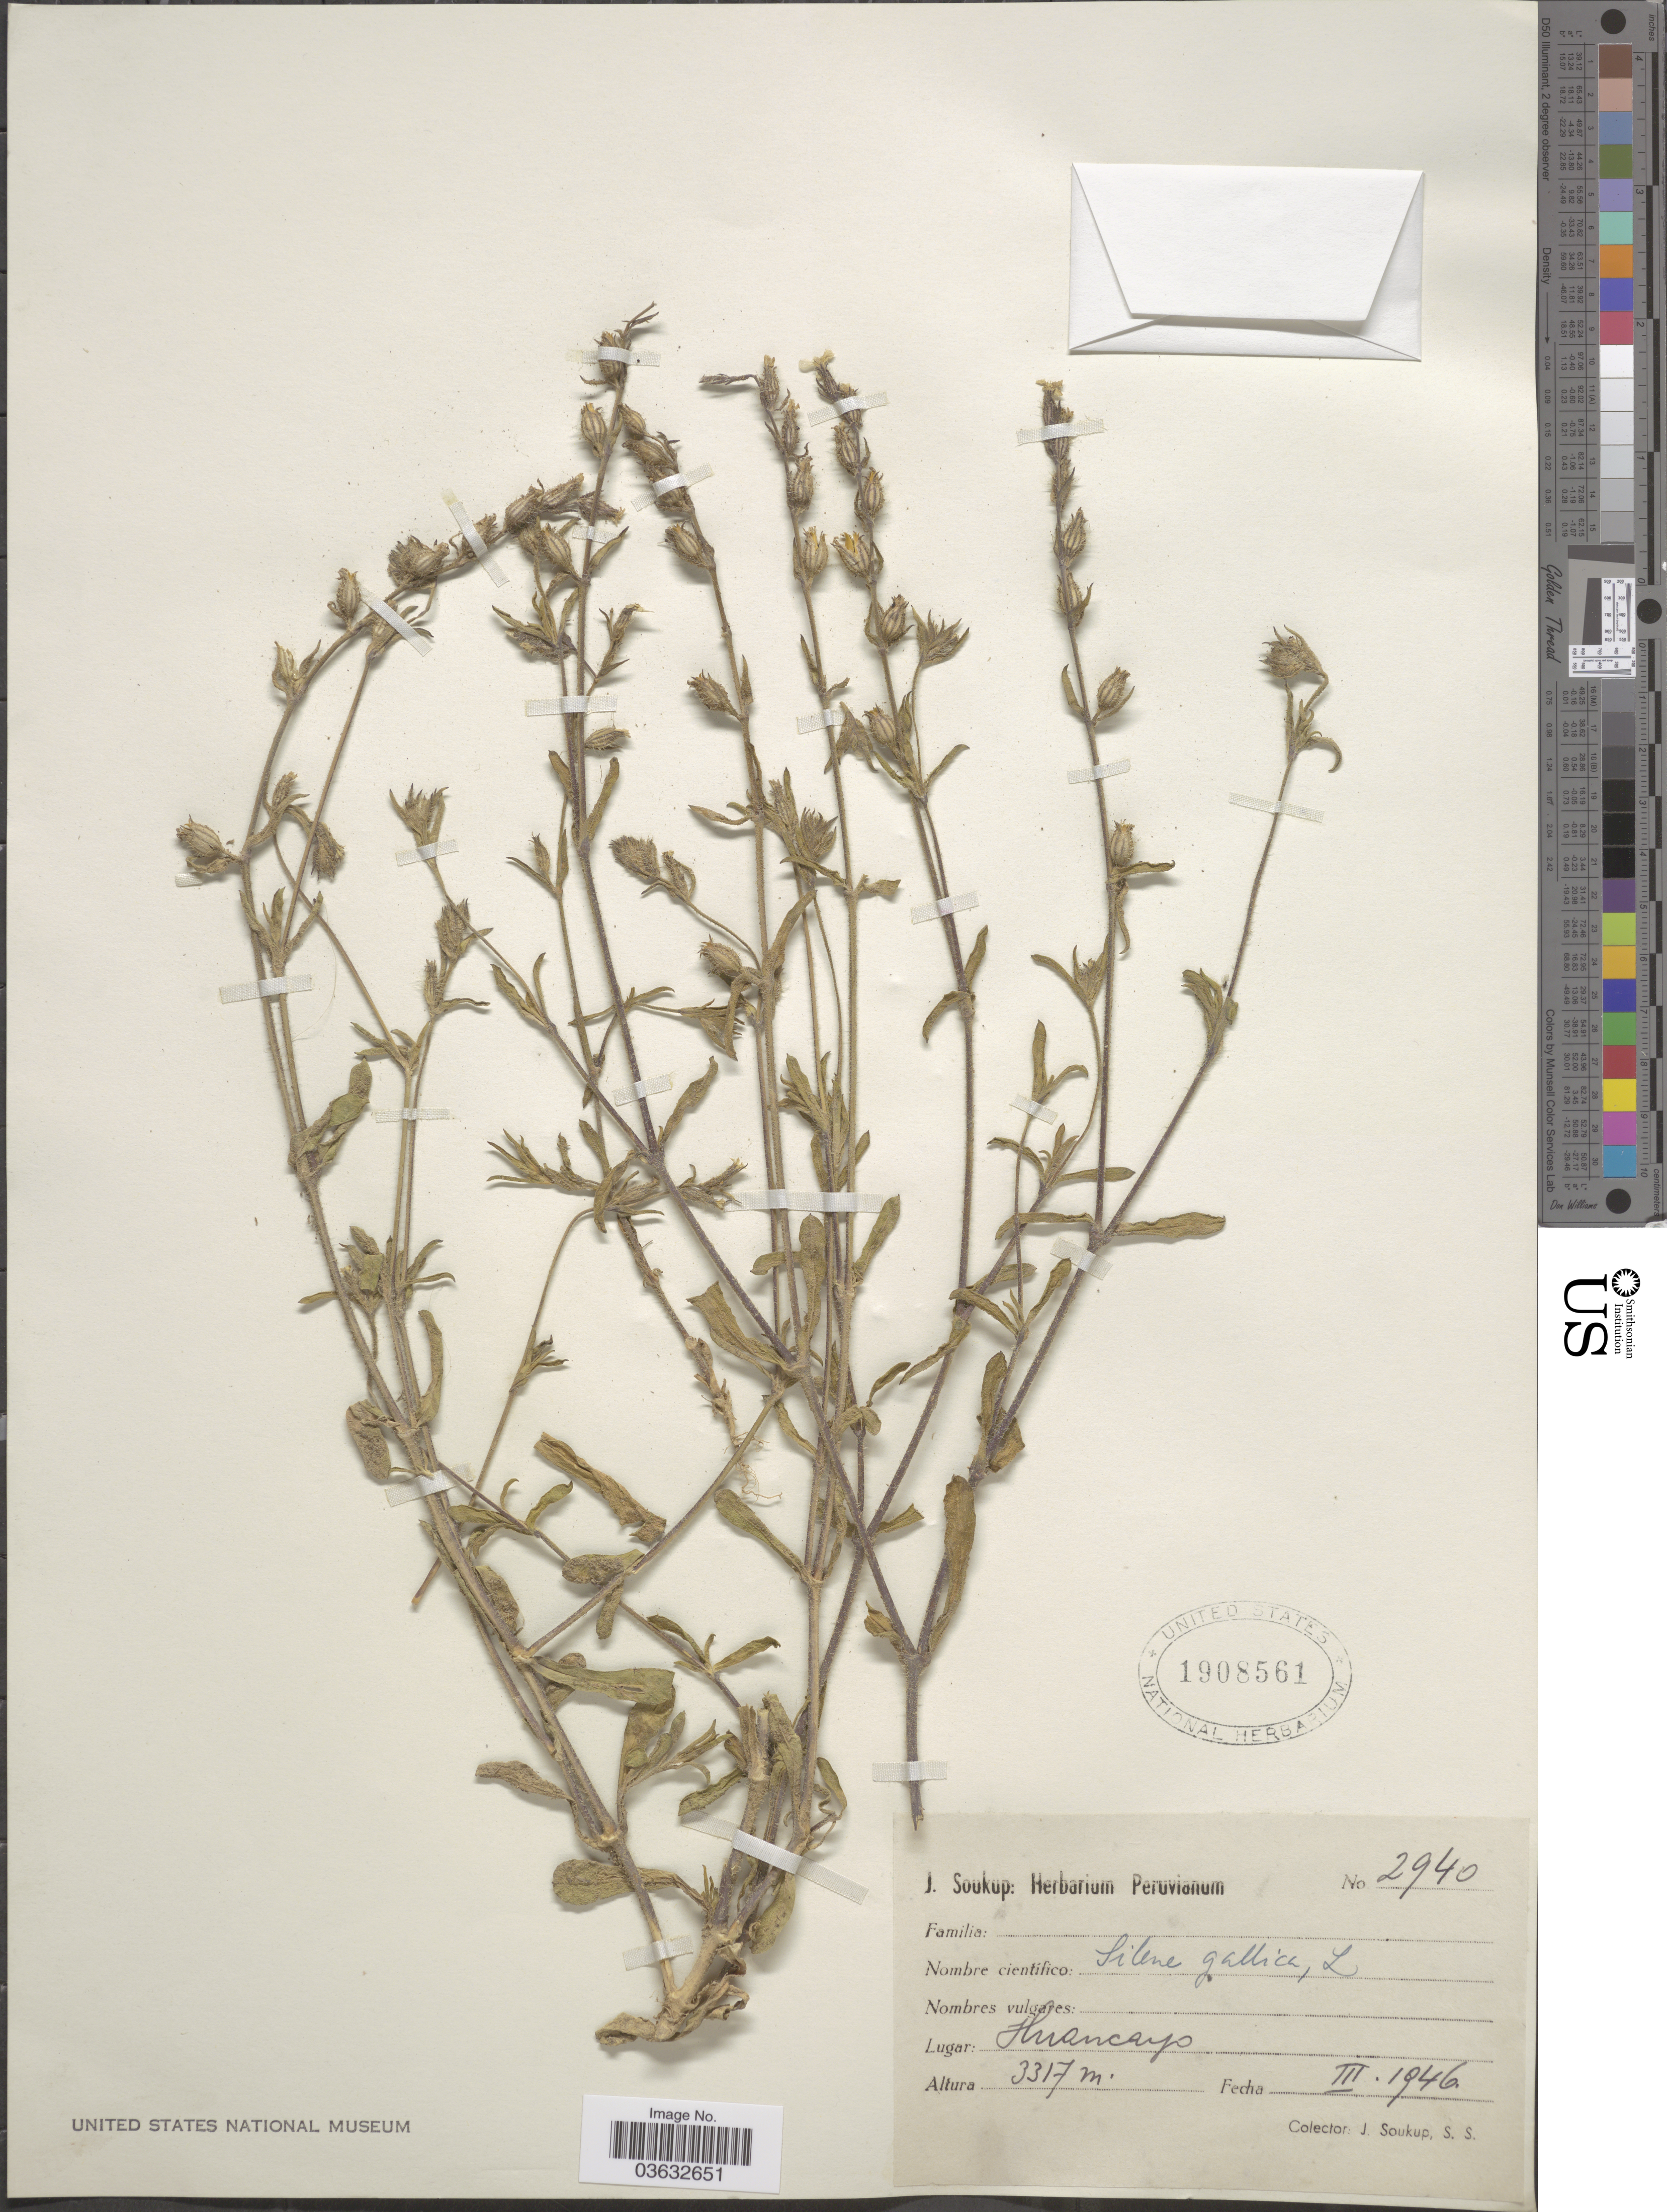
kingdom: Plantae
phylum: Tracheophyta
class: Magnoliopsida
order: Caryophyllales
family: Caryophyllaceae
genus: Silene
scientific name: Silene gallica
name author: L.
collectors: J. Soukop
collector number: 2940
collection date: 1946-03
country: Peru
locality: Huancayo.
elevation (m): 3317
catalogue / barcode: US 1908561